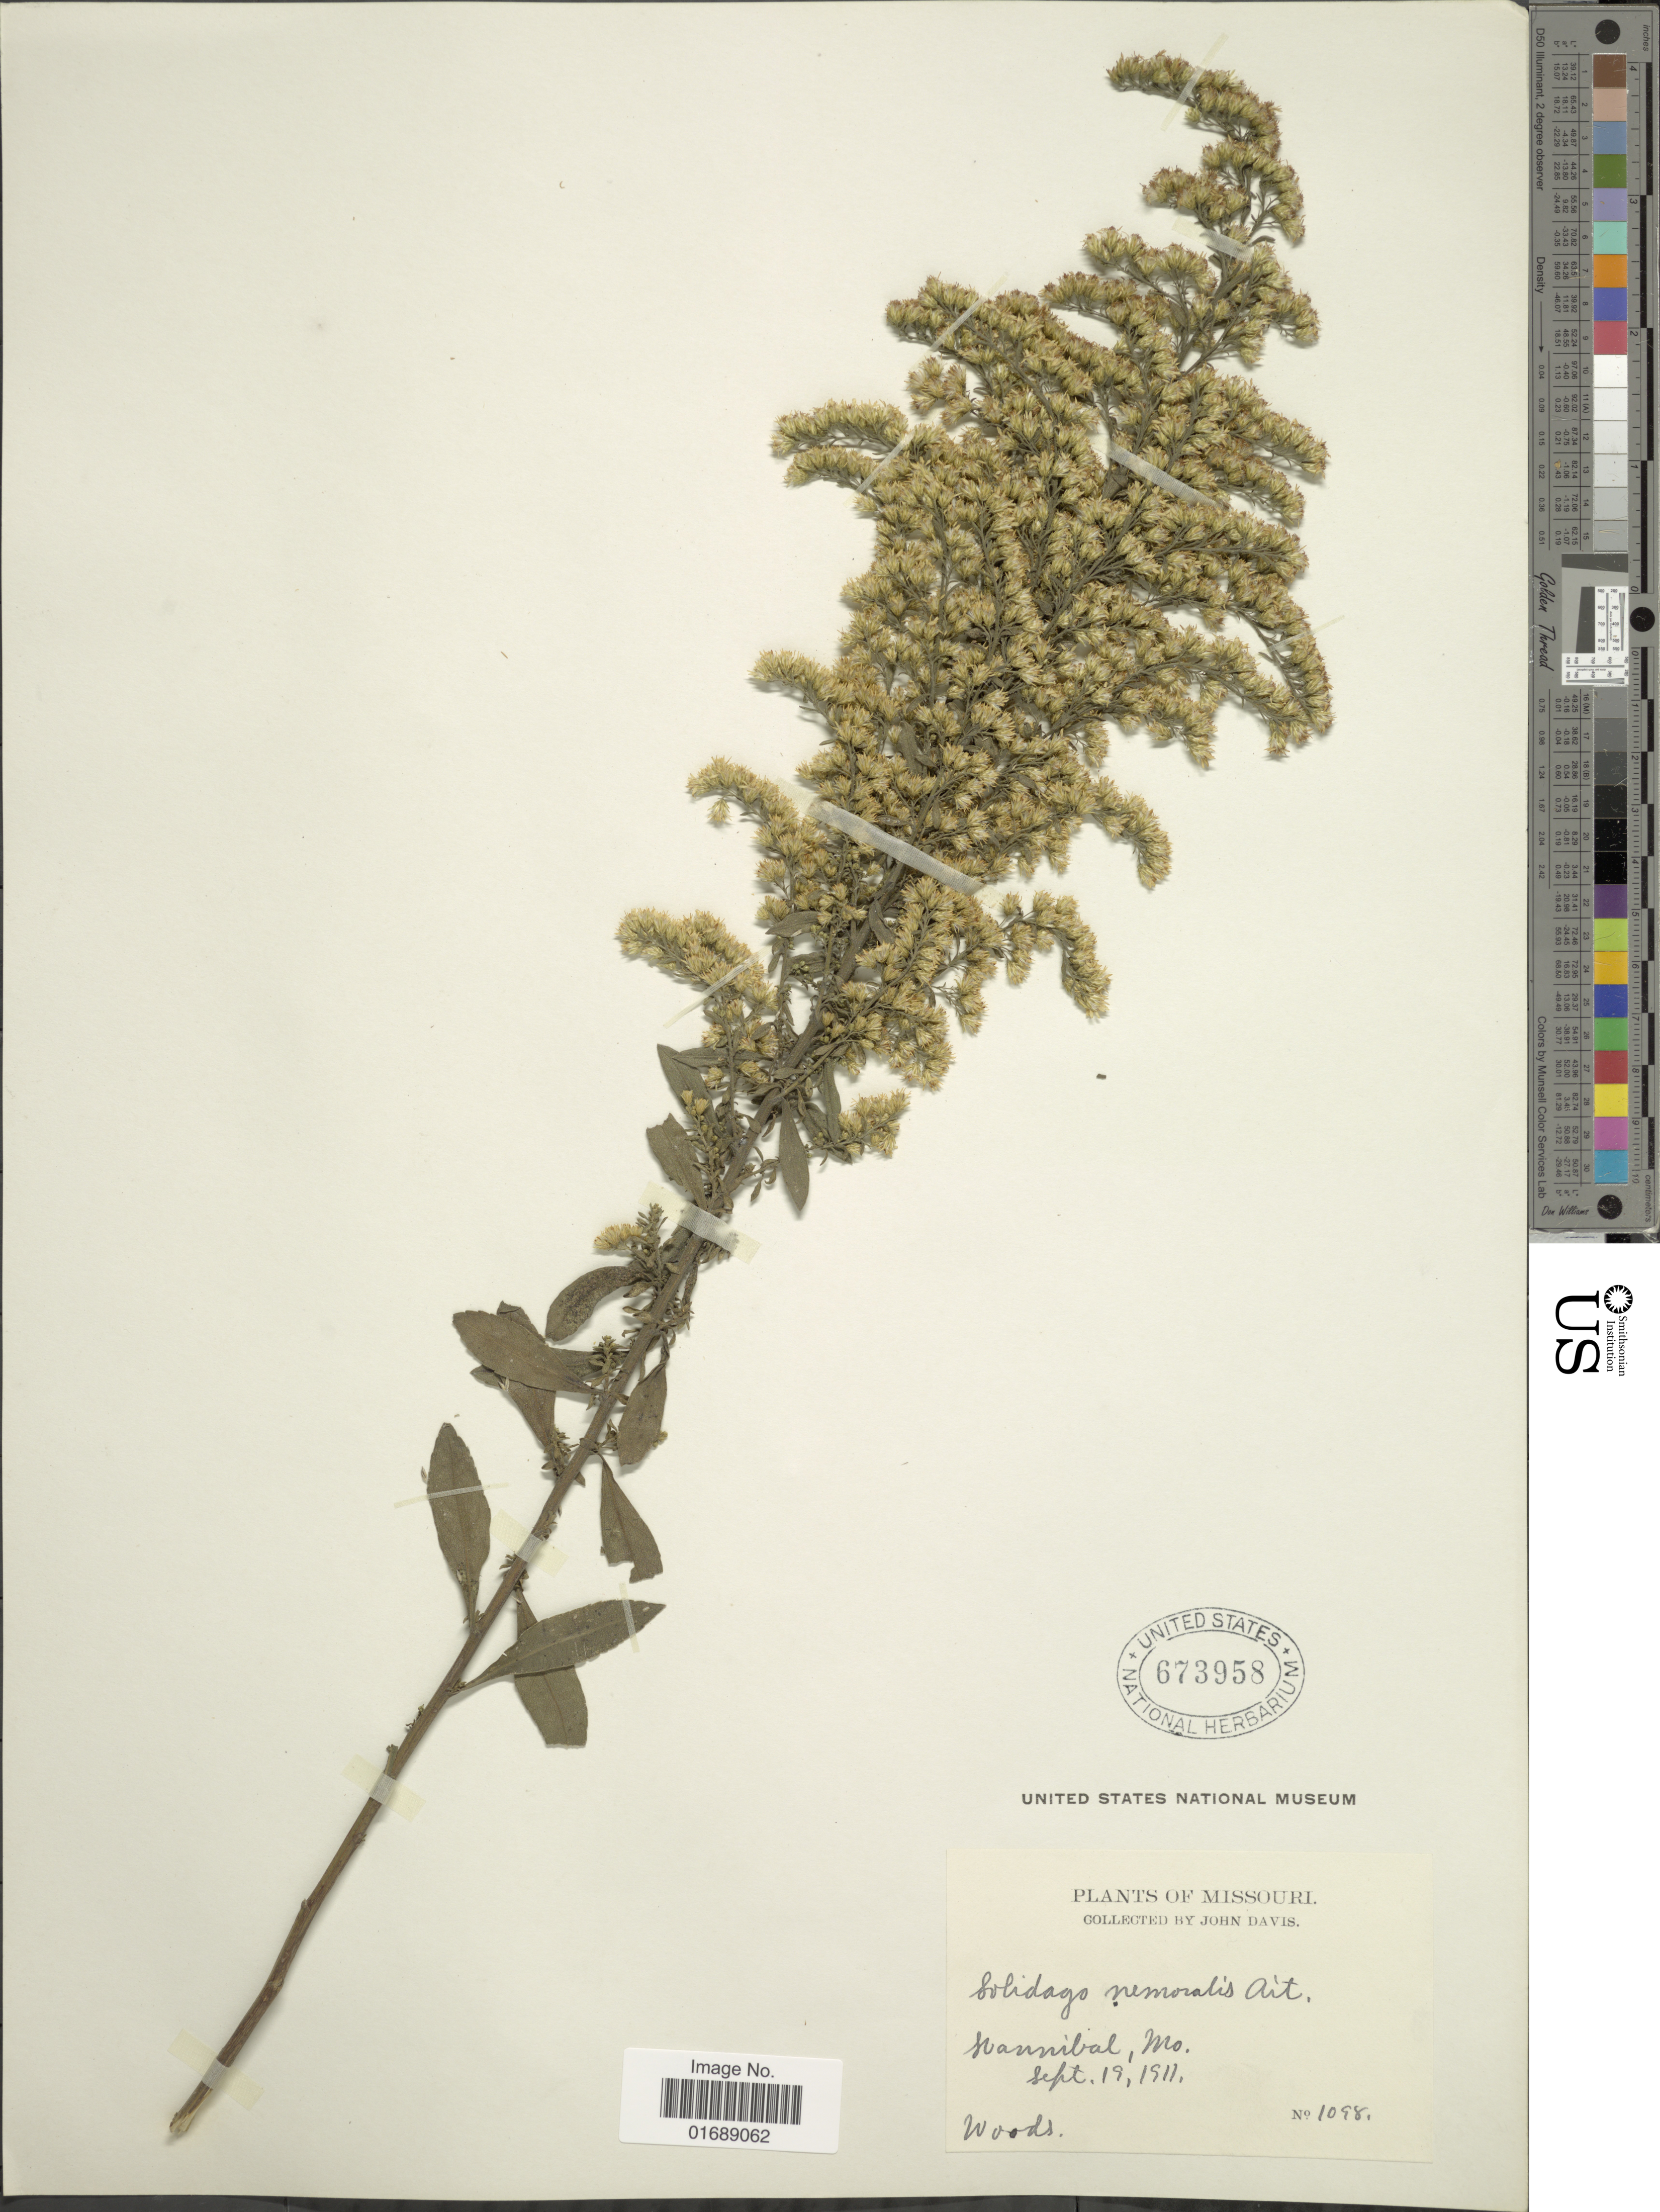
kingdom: Plantae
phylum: Tracheophyta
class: Magnoliopsida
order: Asterales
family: Asteraceae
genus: Solidago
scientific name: Solidago nemoralis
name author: Aiton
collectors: J. Davis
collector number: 1098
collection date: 1911-09-19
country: United States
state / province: Missouri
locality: Hannibal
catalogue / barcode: US 673958